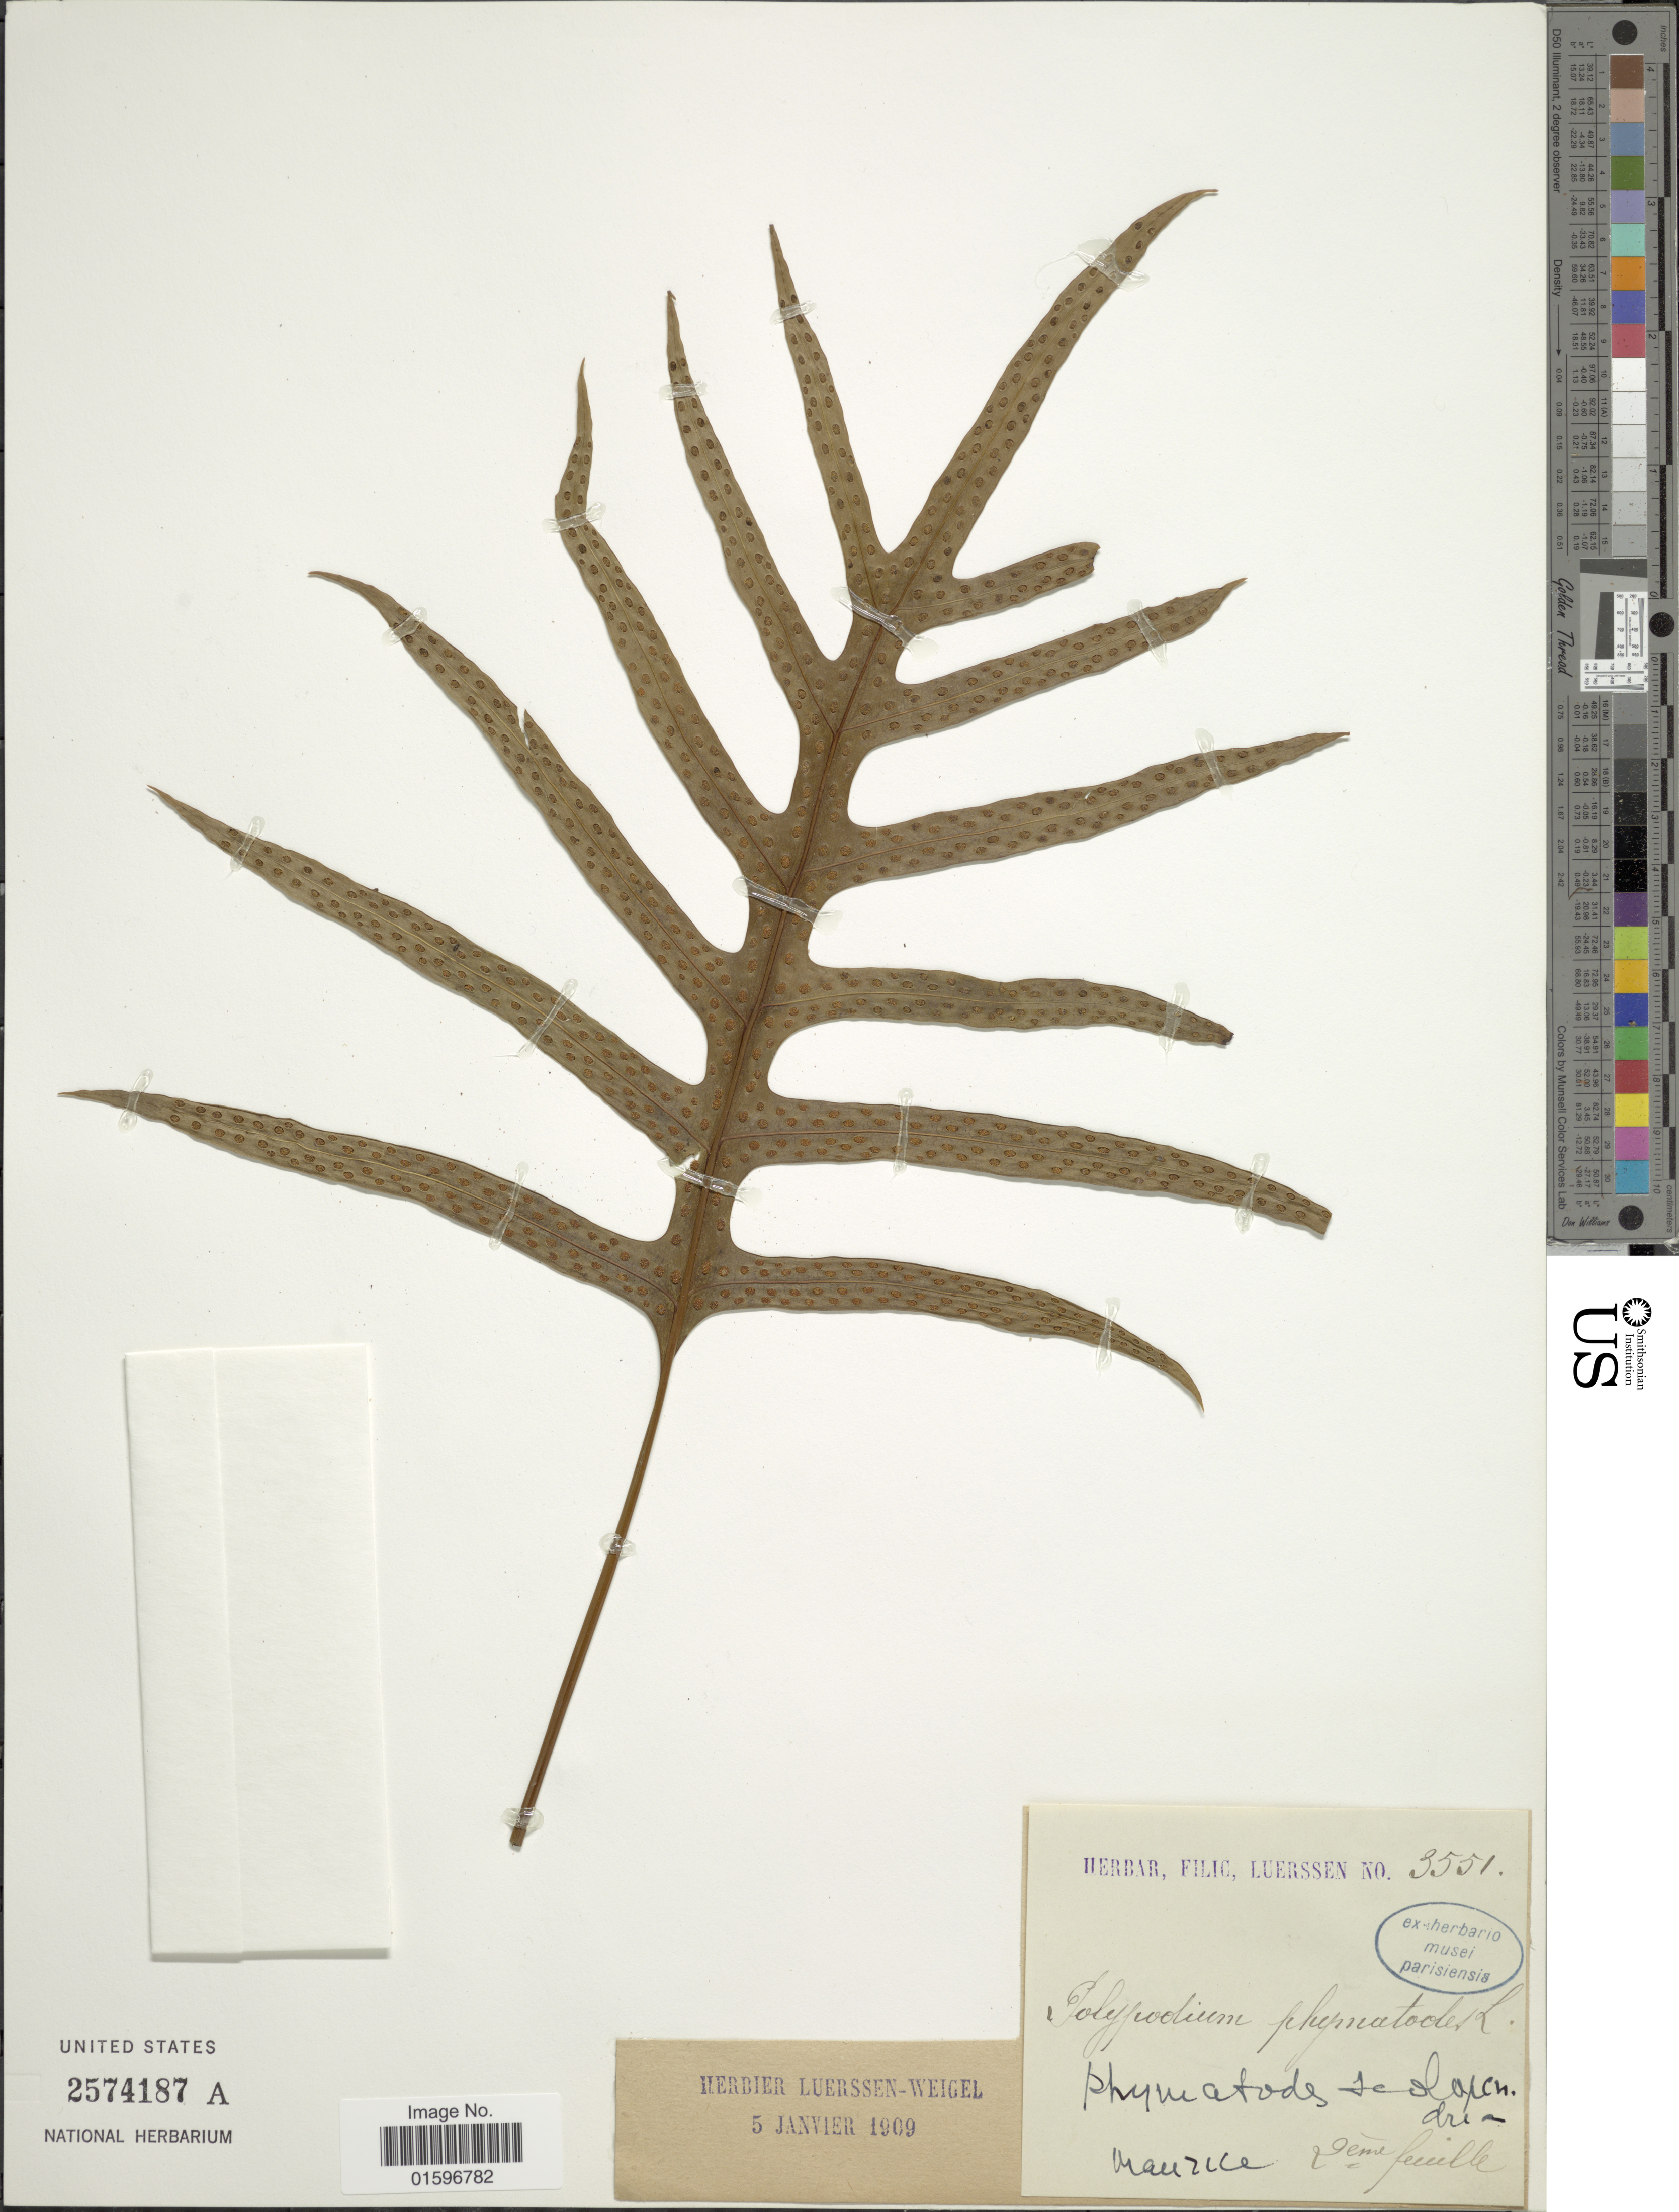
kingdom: Plantae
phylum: Tracheophyta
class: Polypodiopsida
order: Polypodiales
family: Polypodiaceae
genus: Polypodium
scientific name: Polypodium scolopendria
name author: Burm. f.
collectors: ex herb. Filic Luerssen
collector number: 3551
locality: Maurice, Zeme feuille [interpreted]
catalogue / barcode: US 2574187A